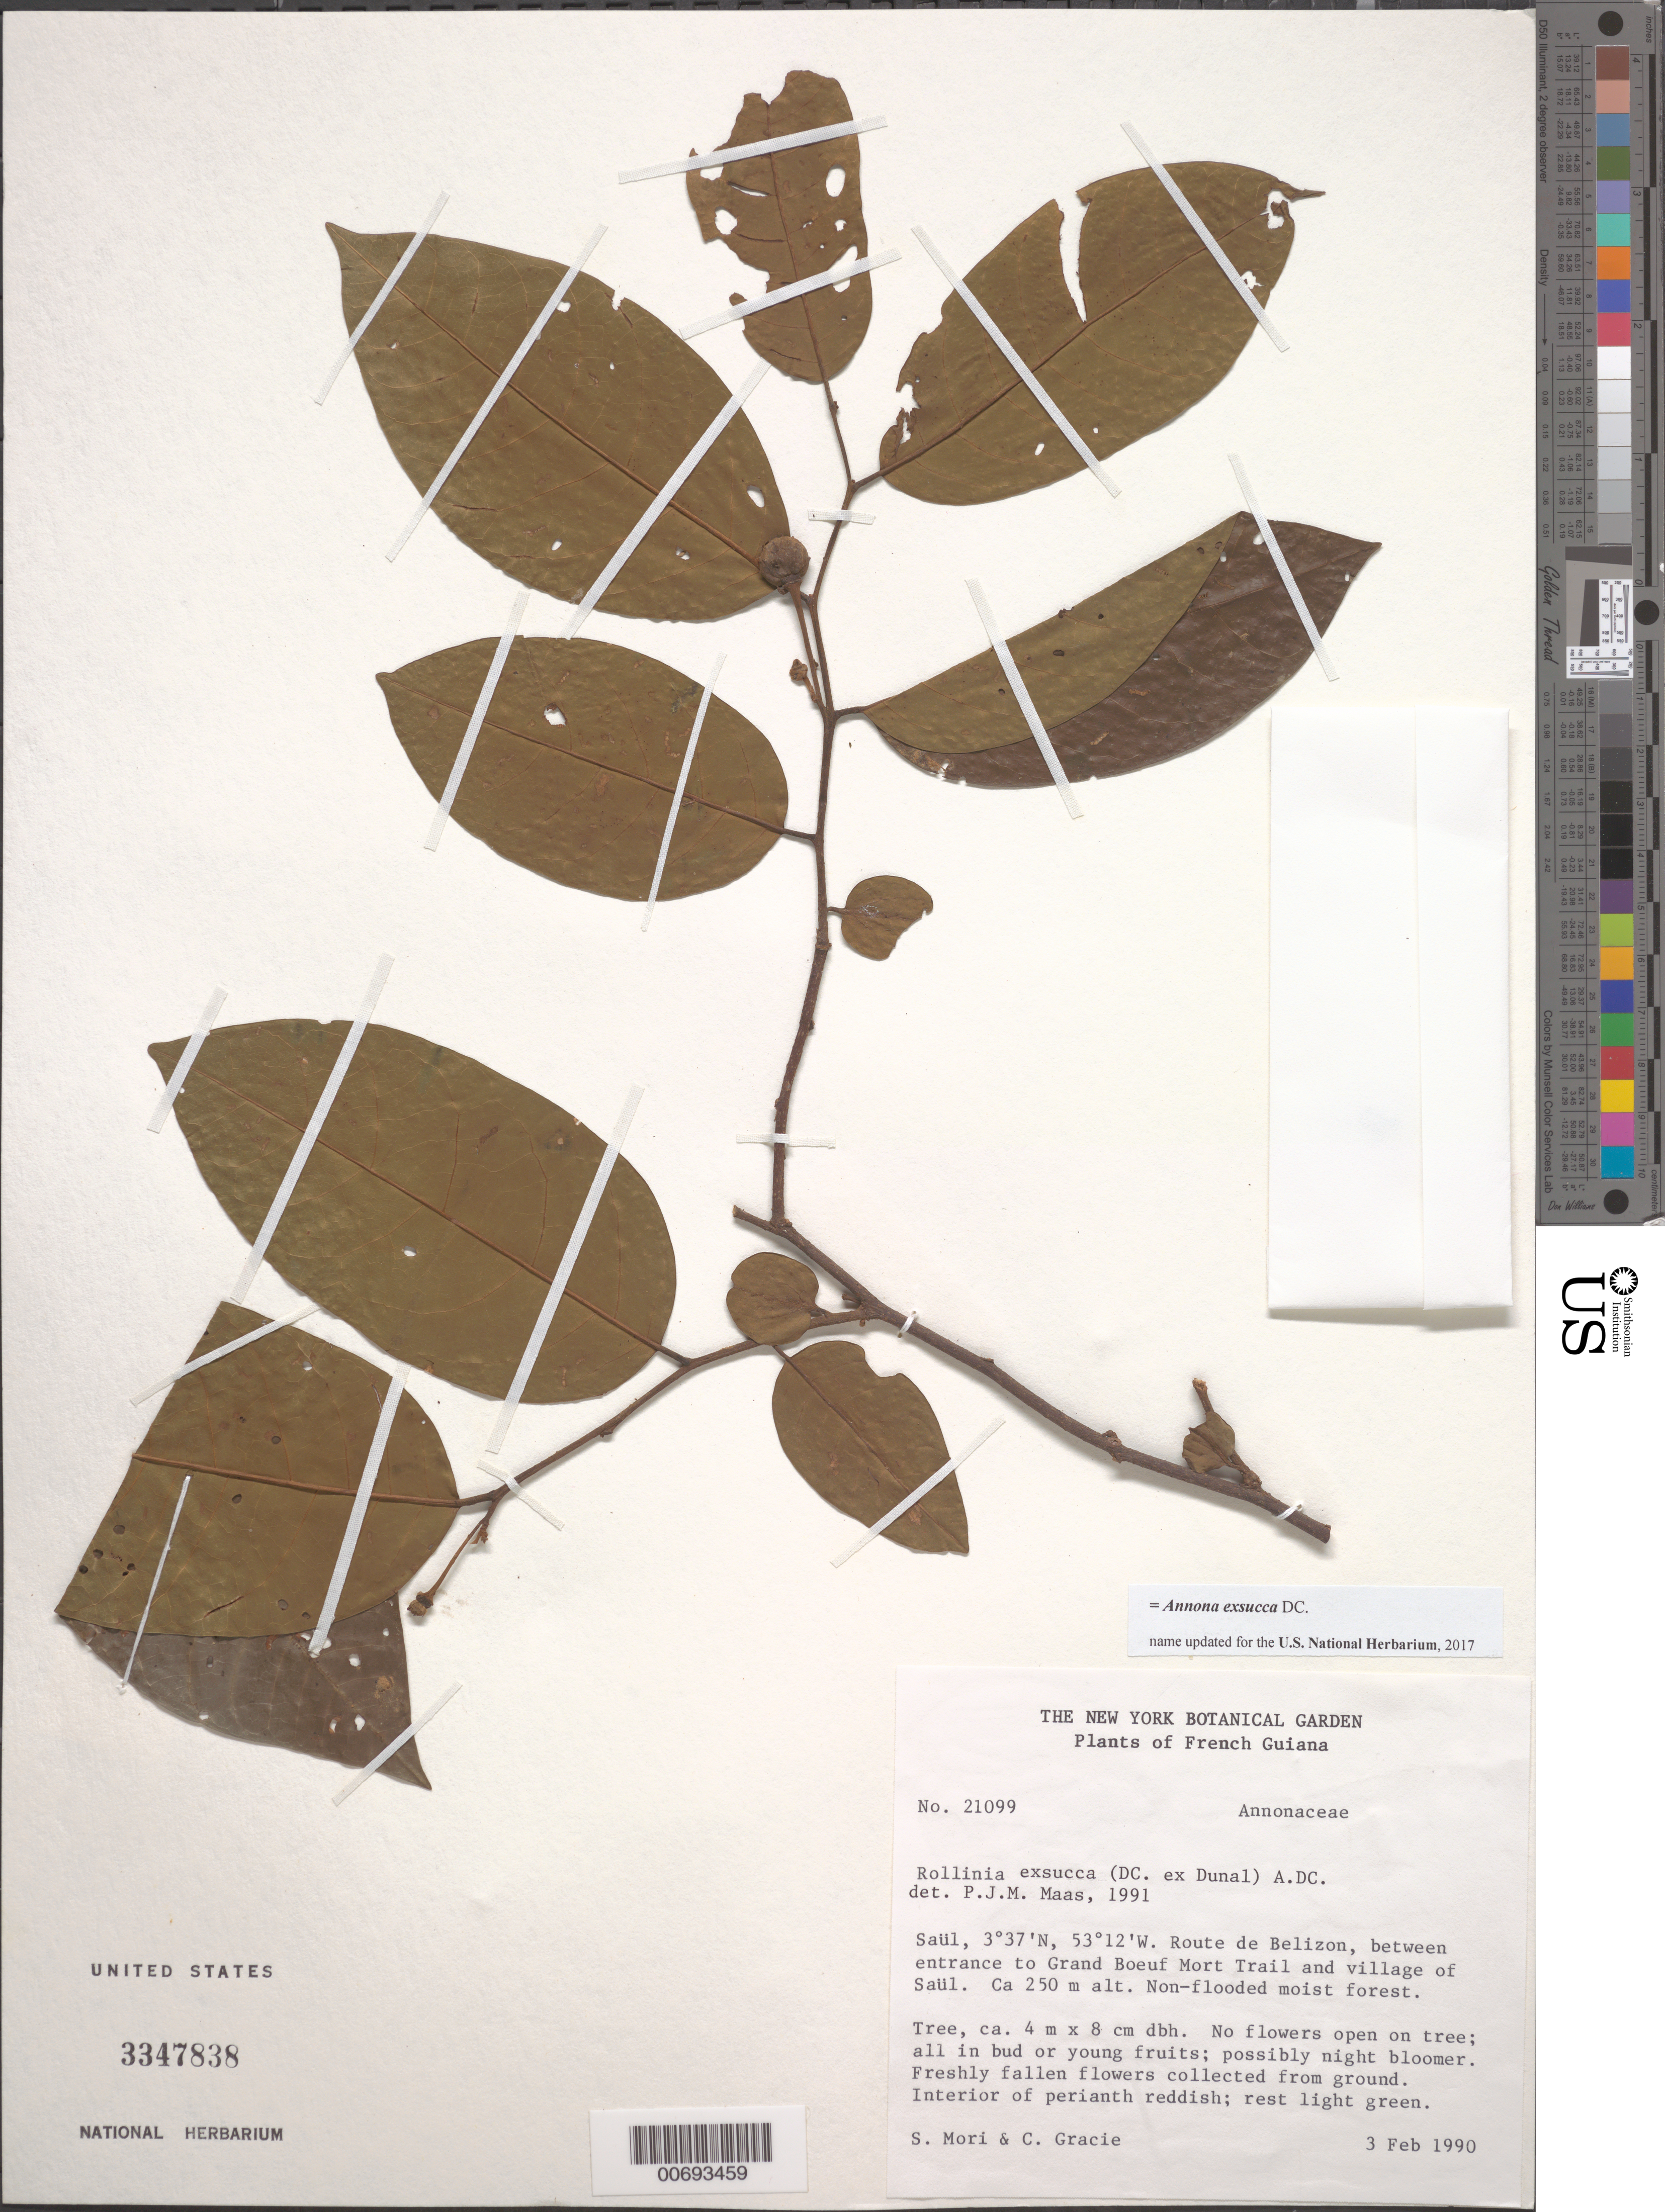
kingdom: Plantae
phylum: Tracheophyta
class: Magnoliopsida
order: Magnoliales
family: Annonaceae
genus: Annona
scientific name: Annona exsucca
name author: DC. ex Dunal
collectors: S. Mori & C. A. Gracie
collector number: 21099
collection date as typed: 3-Feb-90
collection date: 1990-02-03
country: French Guiana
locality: Route de Bélizon, between entrance to Grand Boeuf Mort Trail and village of Saül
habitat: Non-flooded moist forest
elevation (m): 250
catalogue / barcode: US 3347838